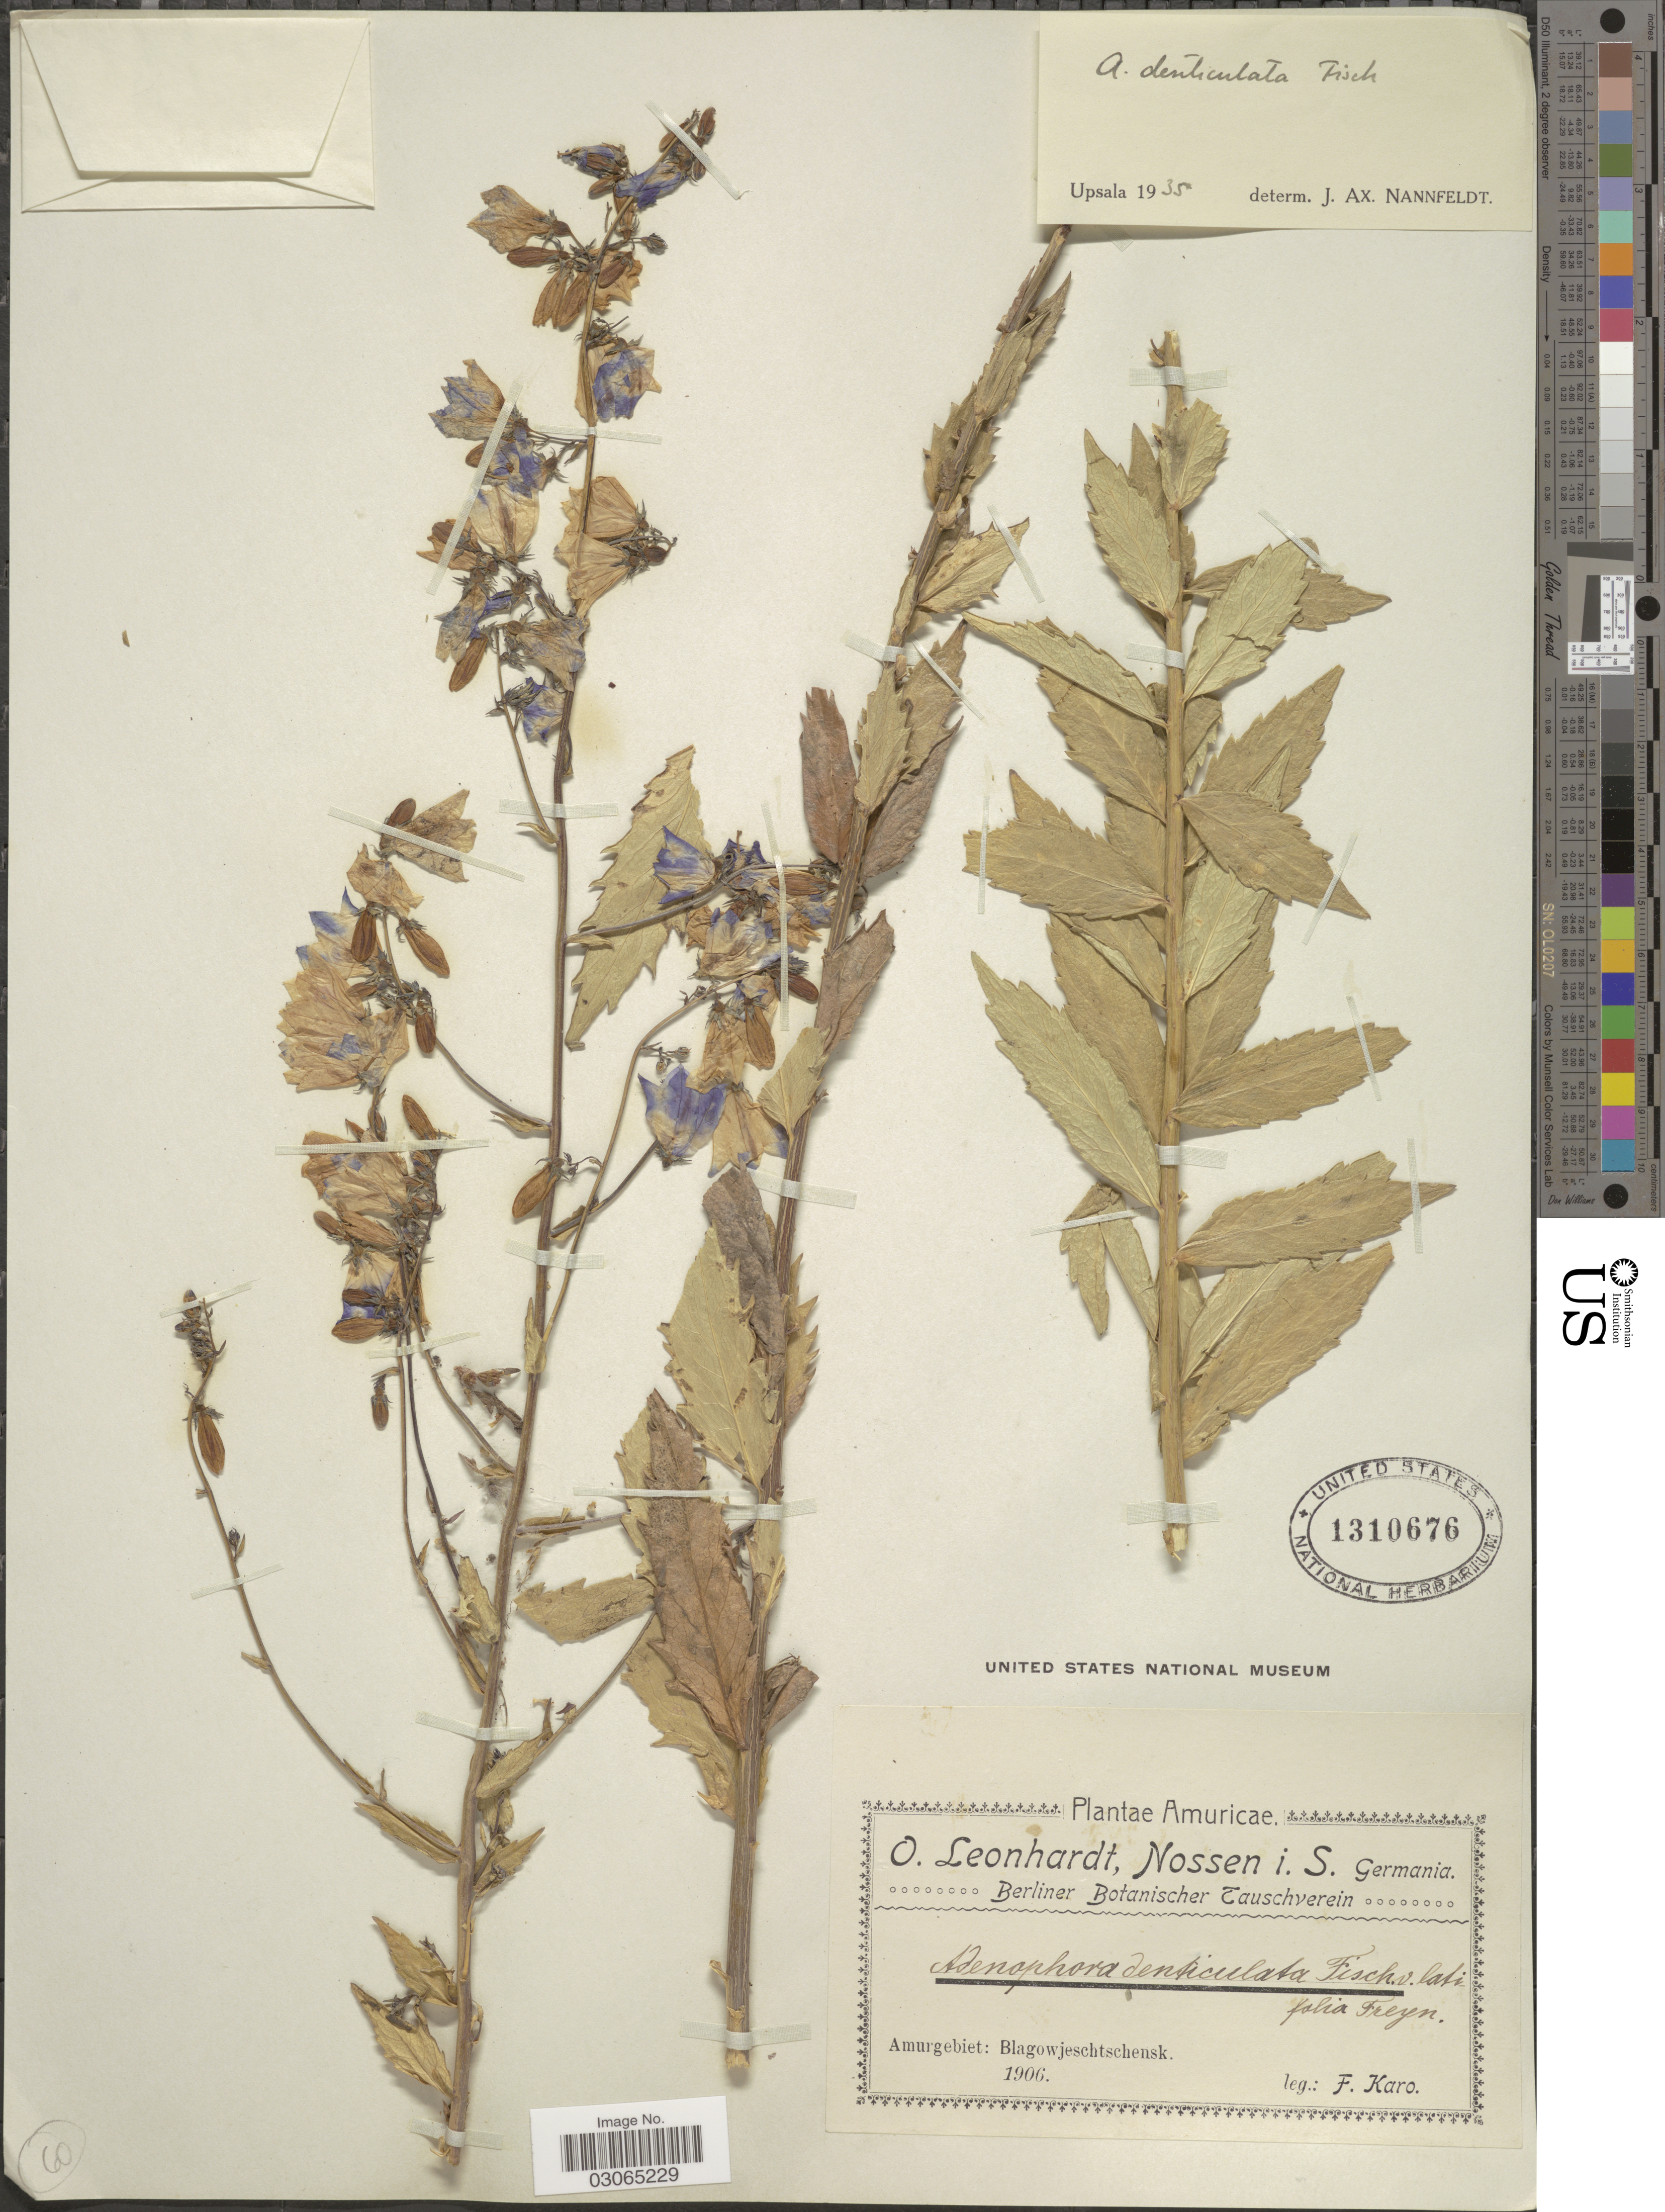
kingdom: Plantae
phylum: Tracheophyta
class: Magnoliopsida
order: Asterales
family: Campanulaceae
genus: Adenophora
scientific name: Adenophora denticulata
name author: Fisch.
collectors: F. Karo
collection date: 1906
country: Russian Federation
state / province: Amur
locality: Amurgebiet: Blagowjeschtschensk.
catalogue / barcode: US 1310676